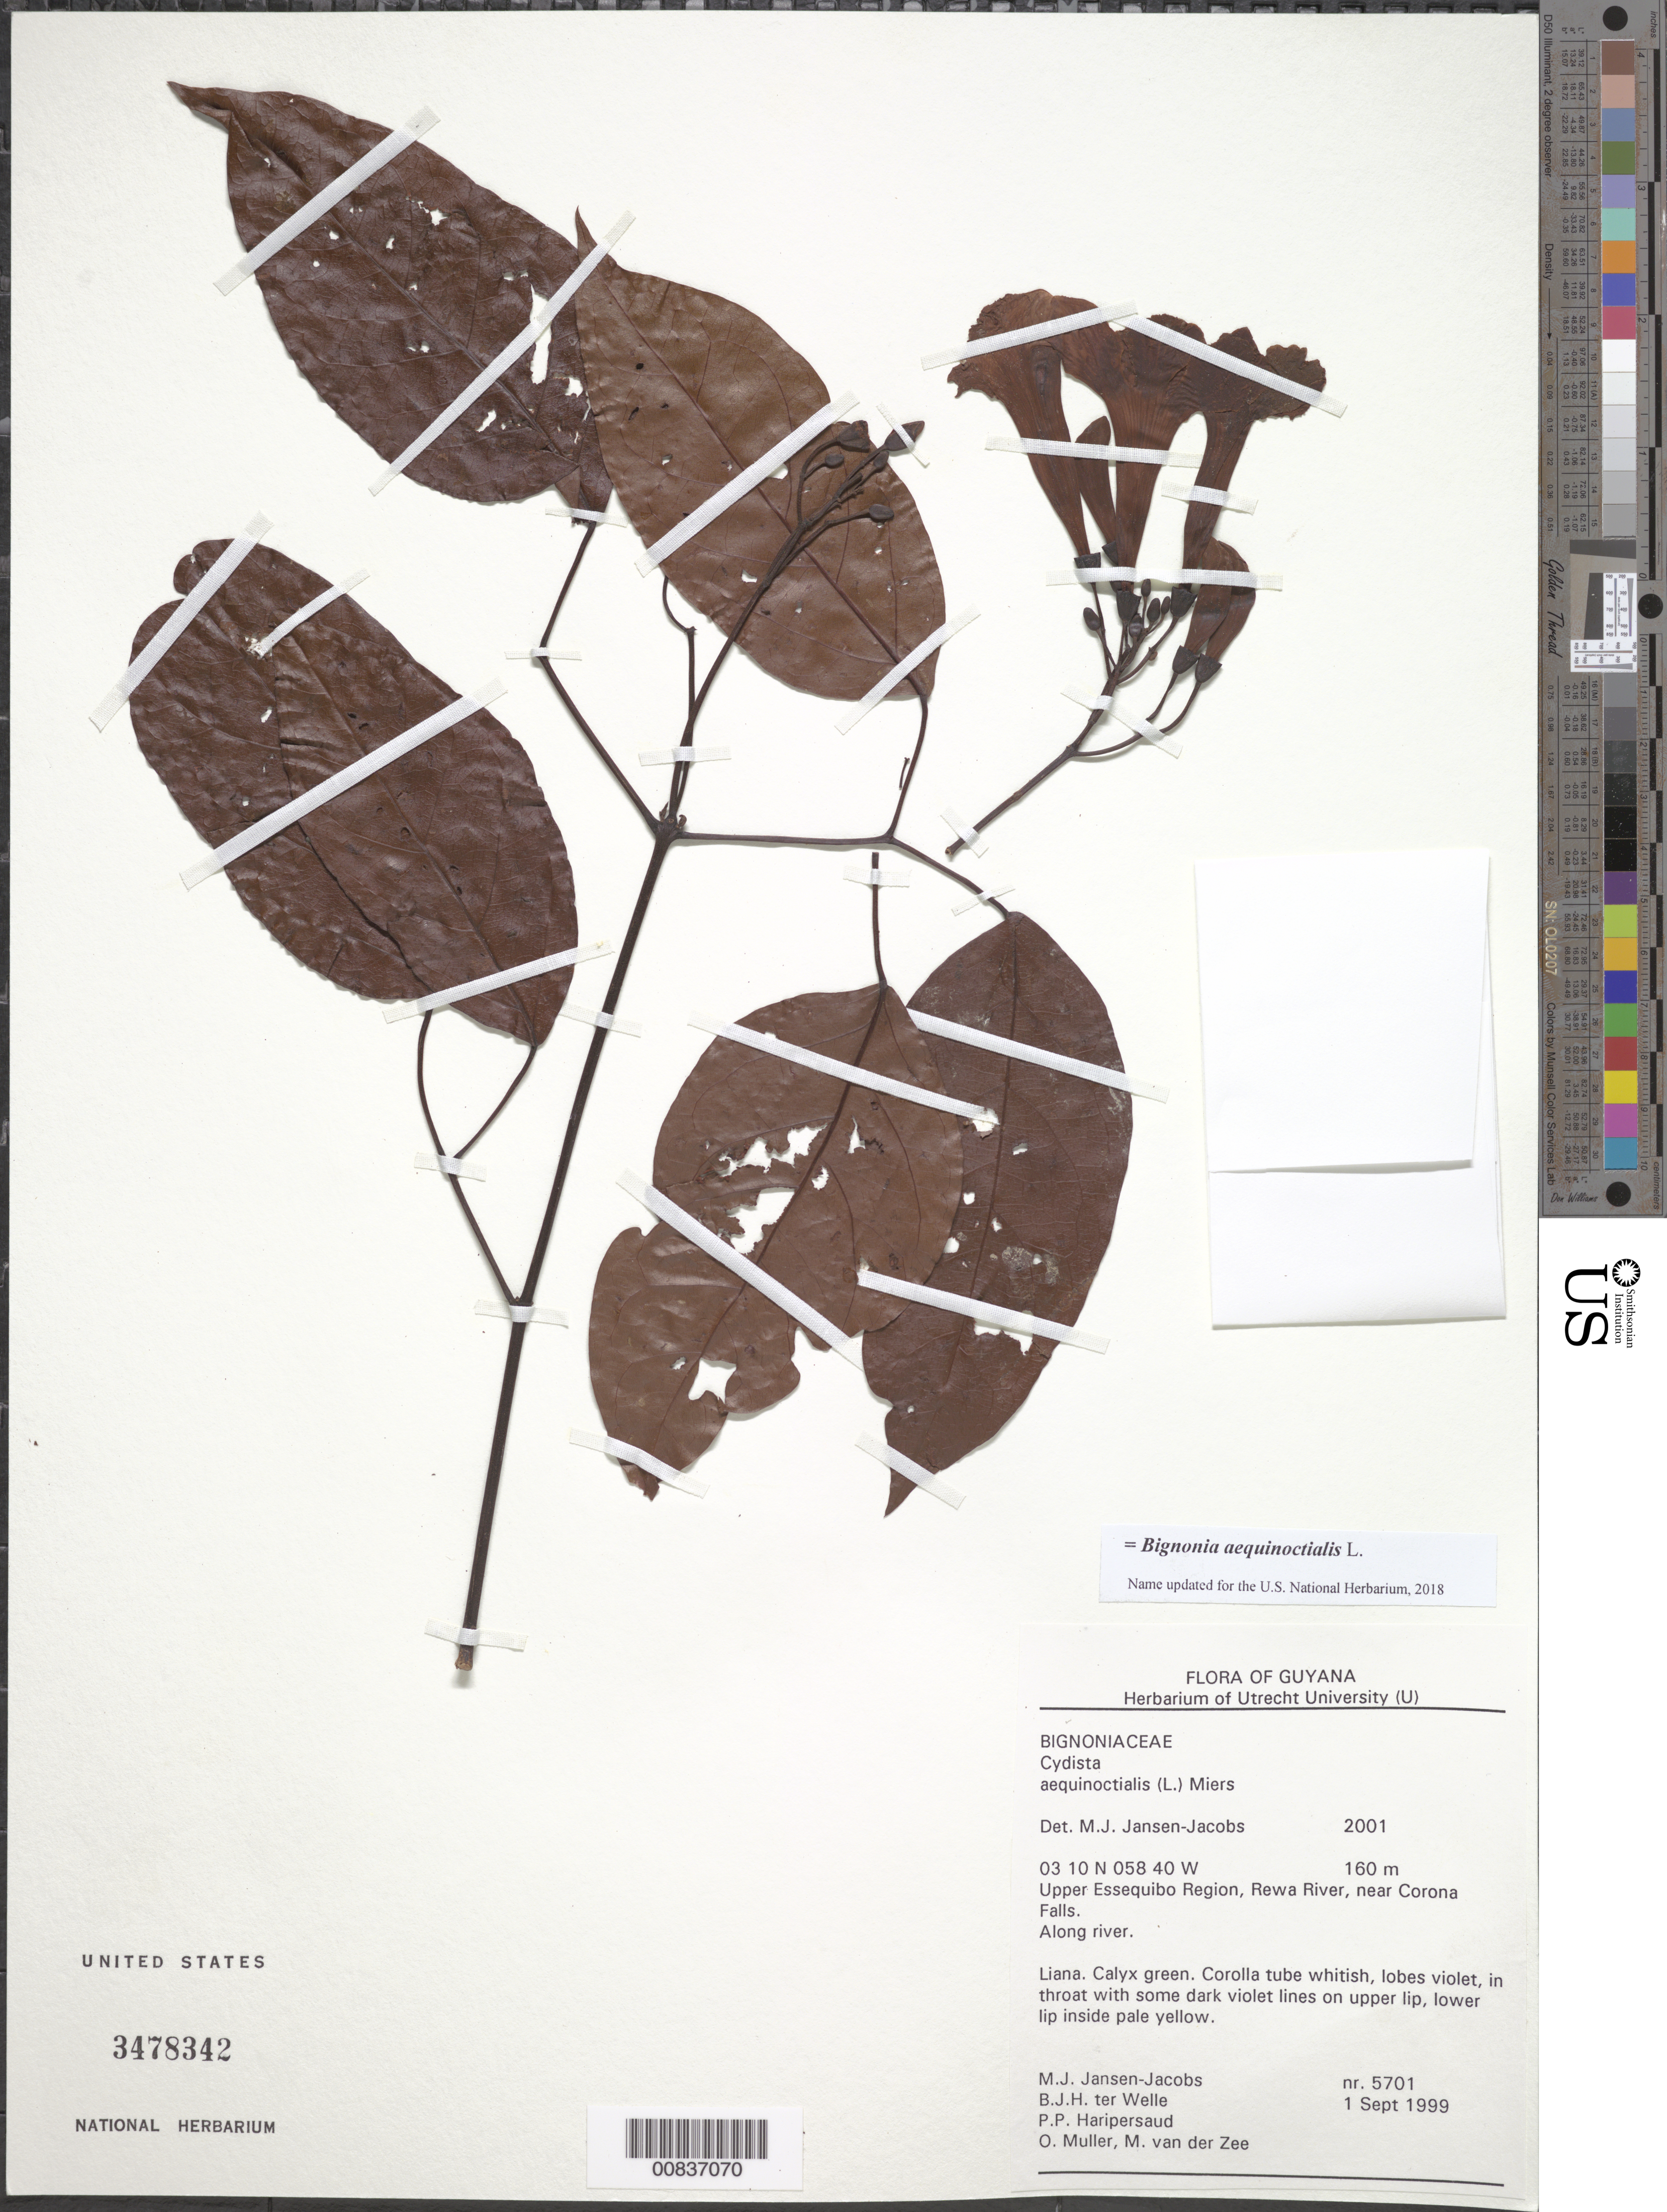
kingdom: Plantae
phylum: Tracheophyta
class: Magnoliopsida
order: Lamiales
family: Bignoniaceae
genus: Bignonia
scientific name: Bignonia aequinoctialis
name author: L.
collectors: M. J. Jansen-Jacobs, B. Welle, P. Haripersaud, O. Muller & M. van der Zee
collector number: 5701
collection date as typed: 1-Sep-99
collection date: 1999-09-01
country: Guyana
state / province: U. Takutu-U. Essequibo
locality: Rewa River, near Corona Falls, Upper Essequibo Region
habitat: Along river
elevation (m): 160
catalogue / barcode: US 3478342